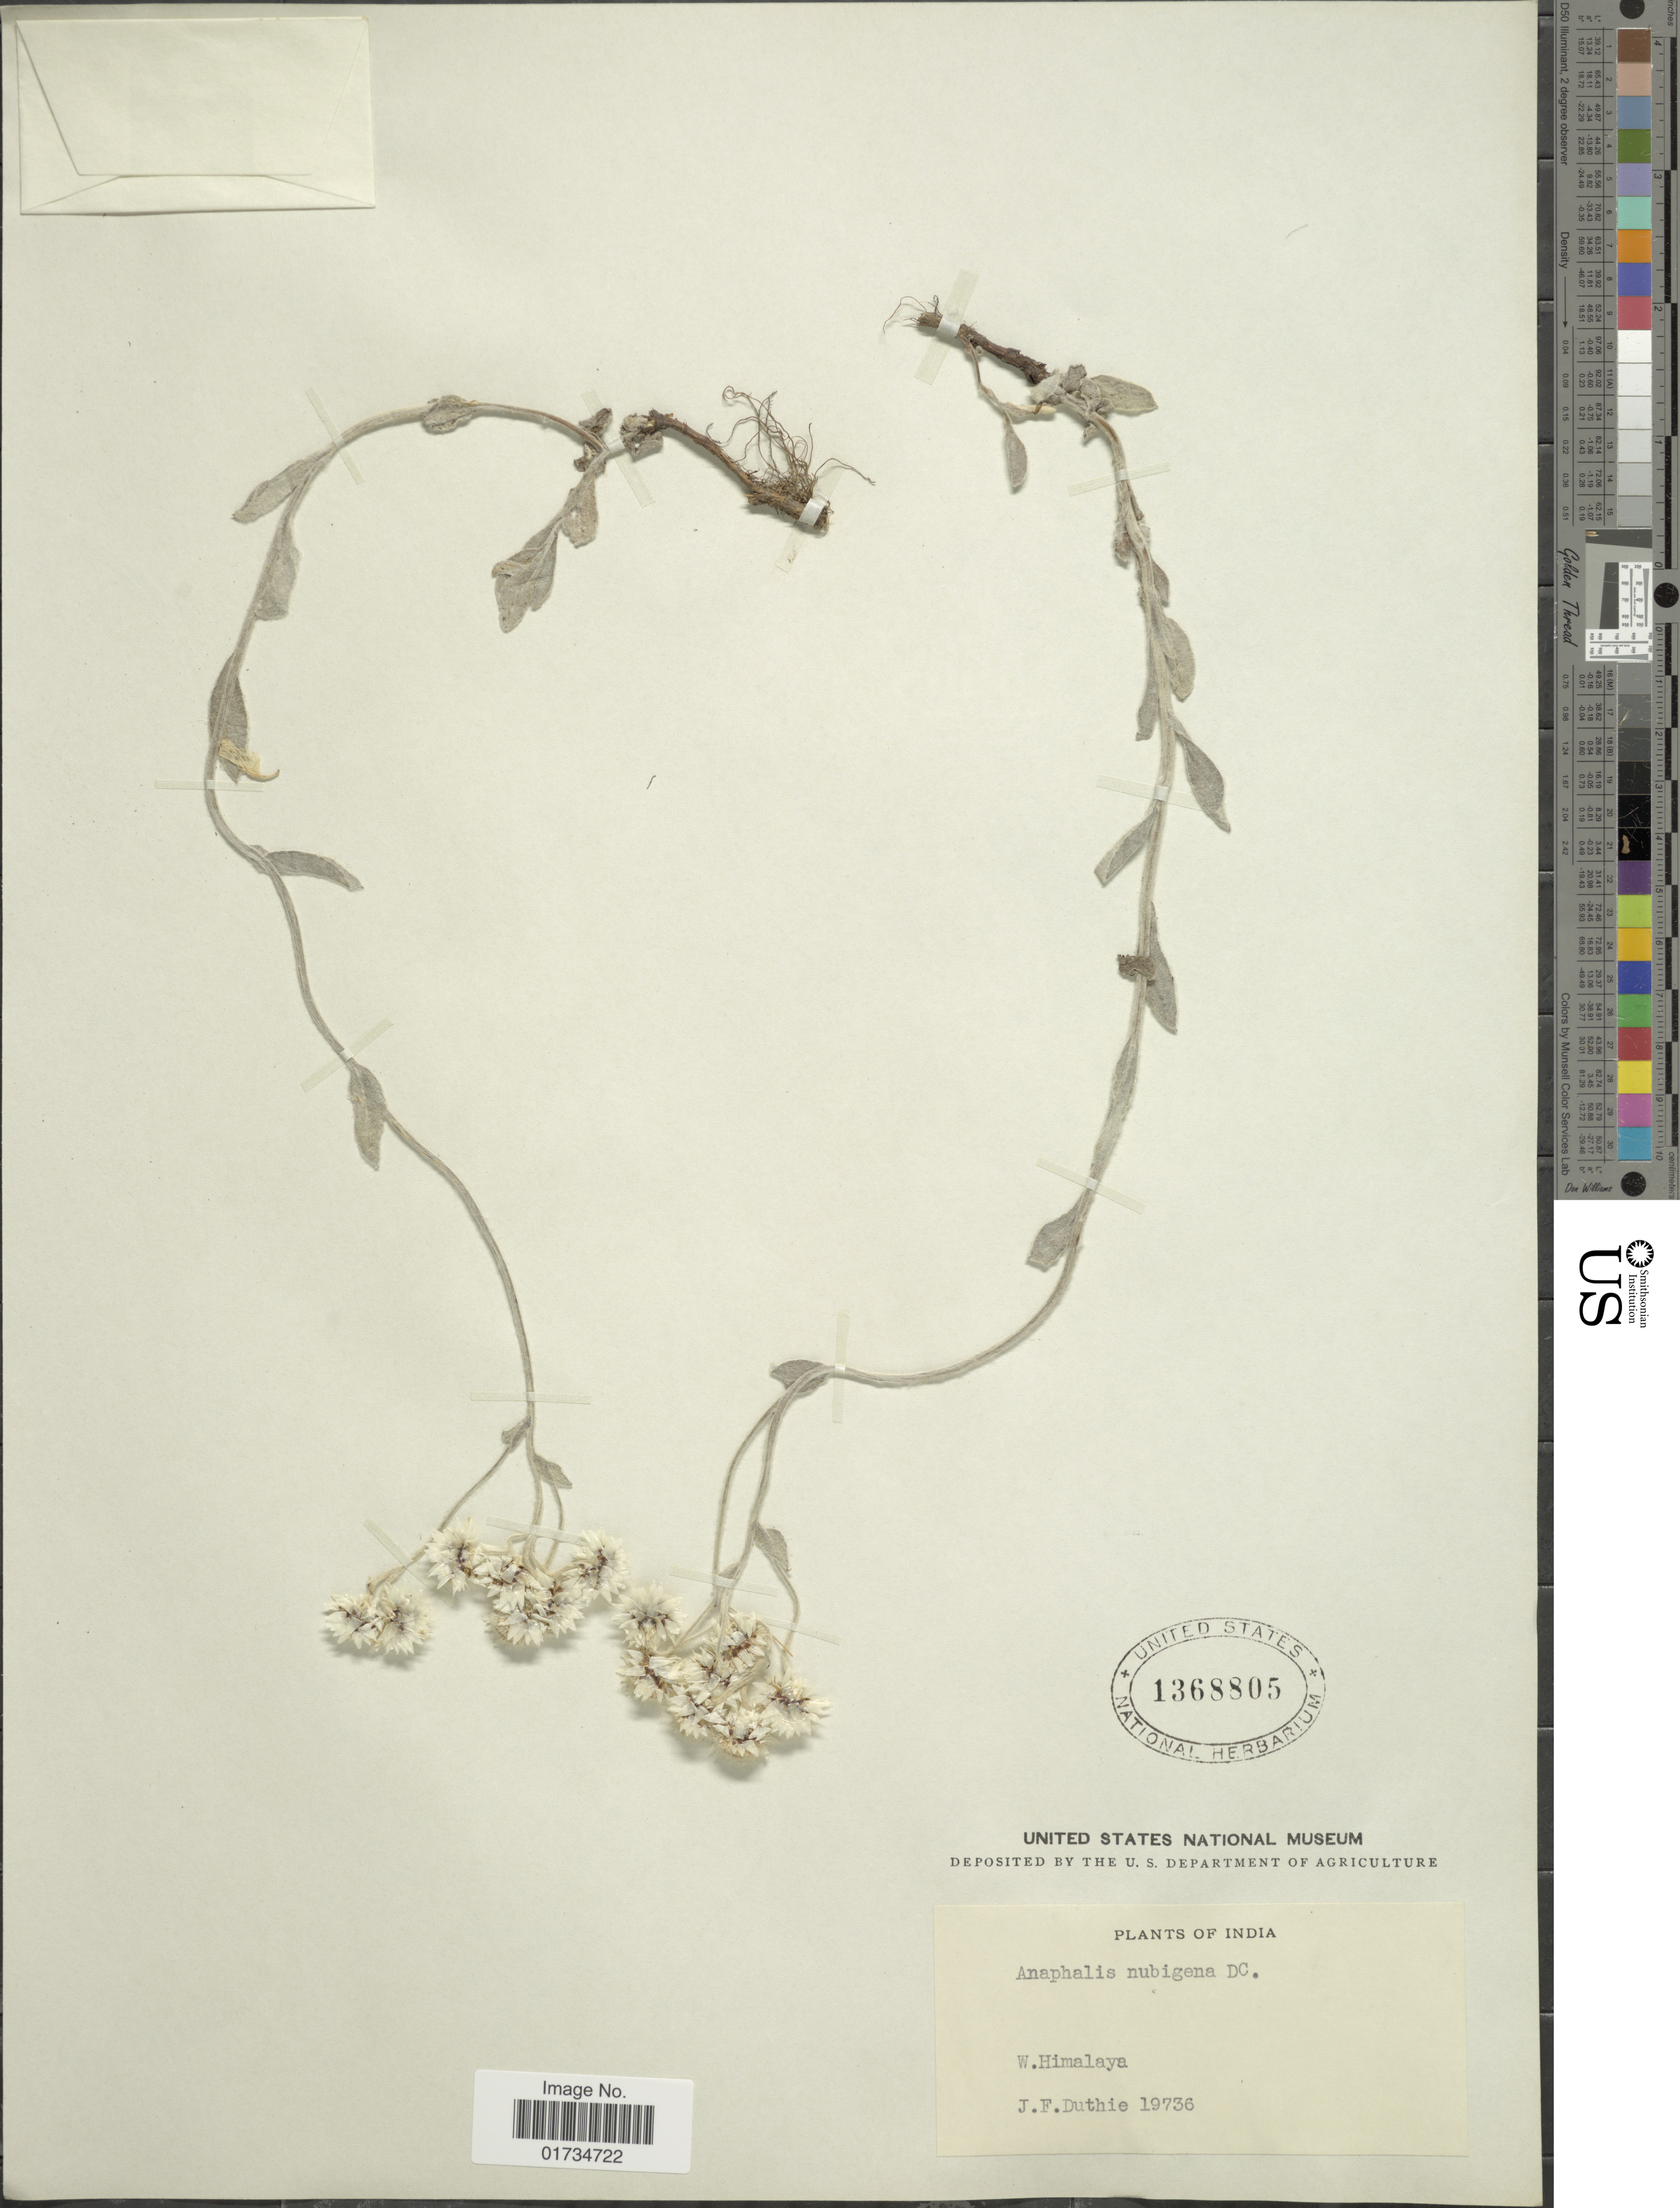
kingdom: Plantae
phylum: Tracheophyta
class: Magnoliopsida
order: Asterales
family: Asteraceae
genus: Anaphalis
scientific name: Anaphalis nubigena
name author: DC.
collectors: J. F. Duthie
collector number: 19736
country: India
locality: India. W. Himalaya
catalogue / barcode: US 1368805